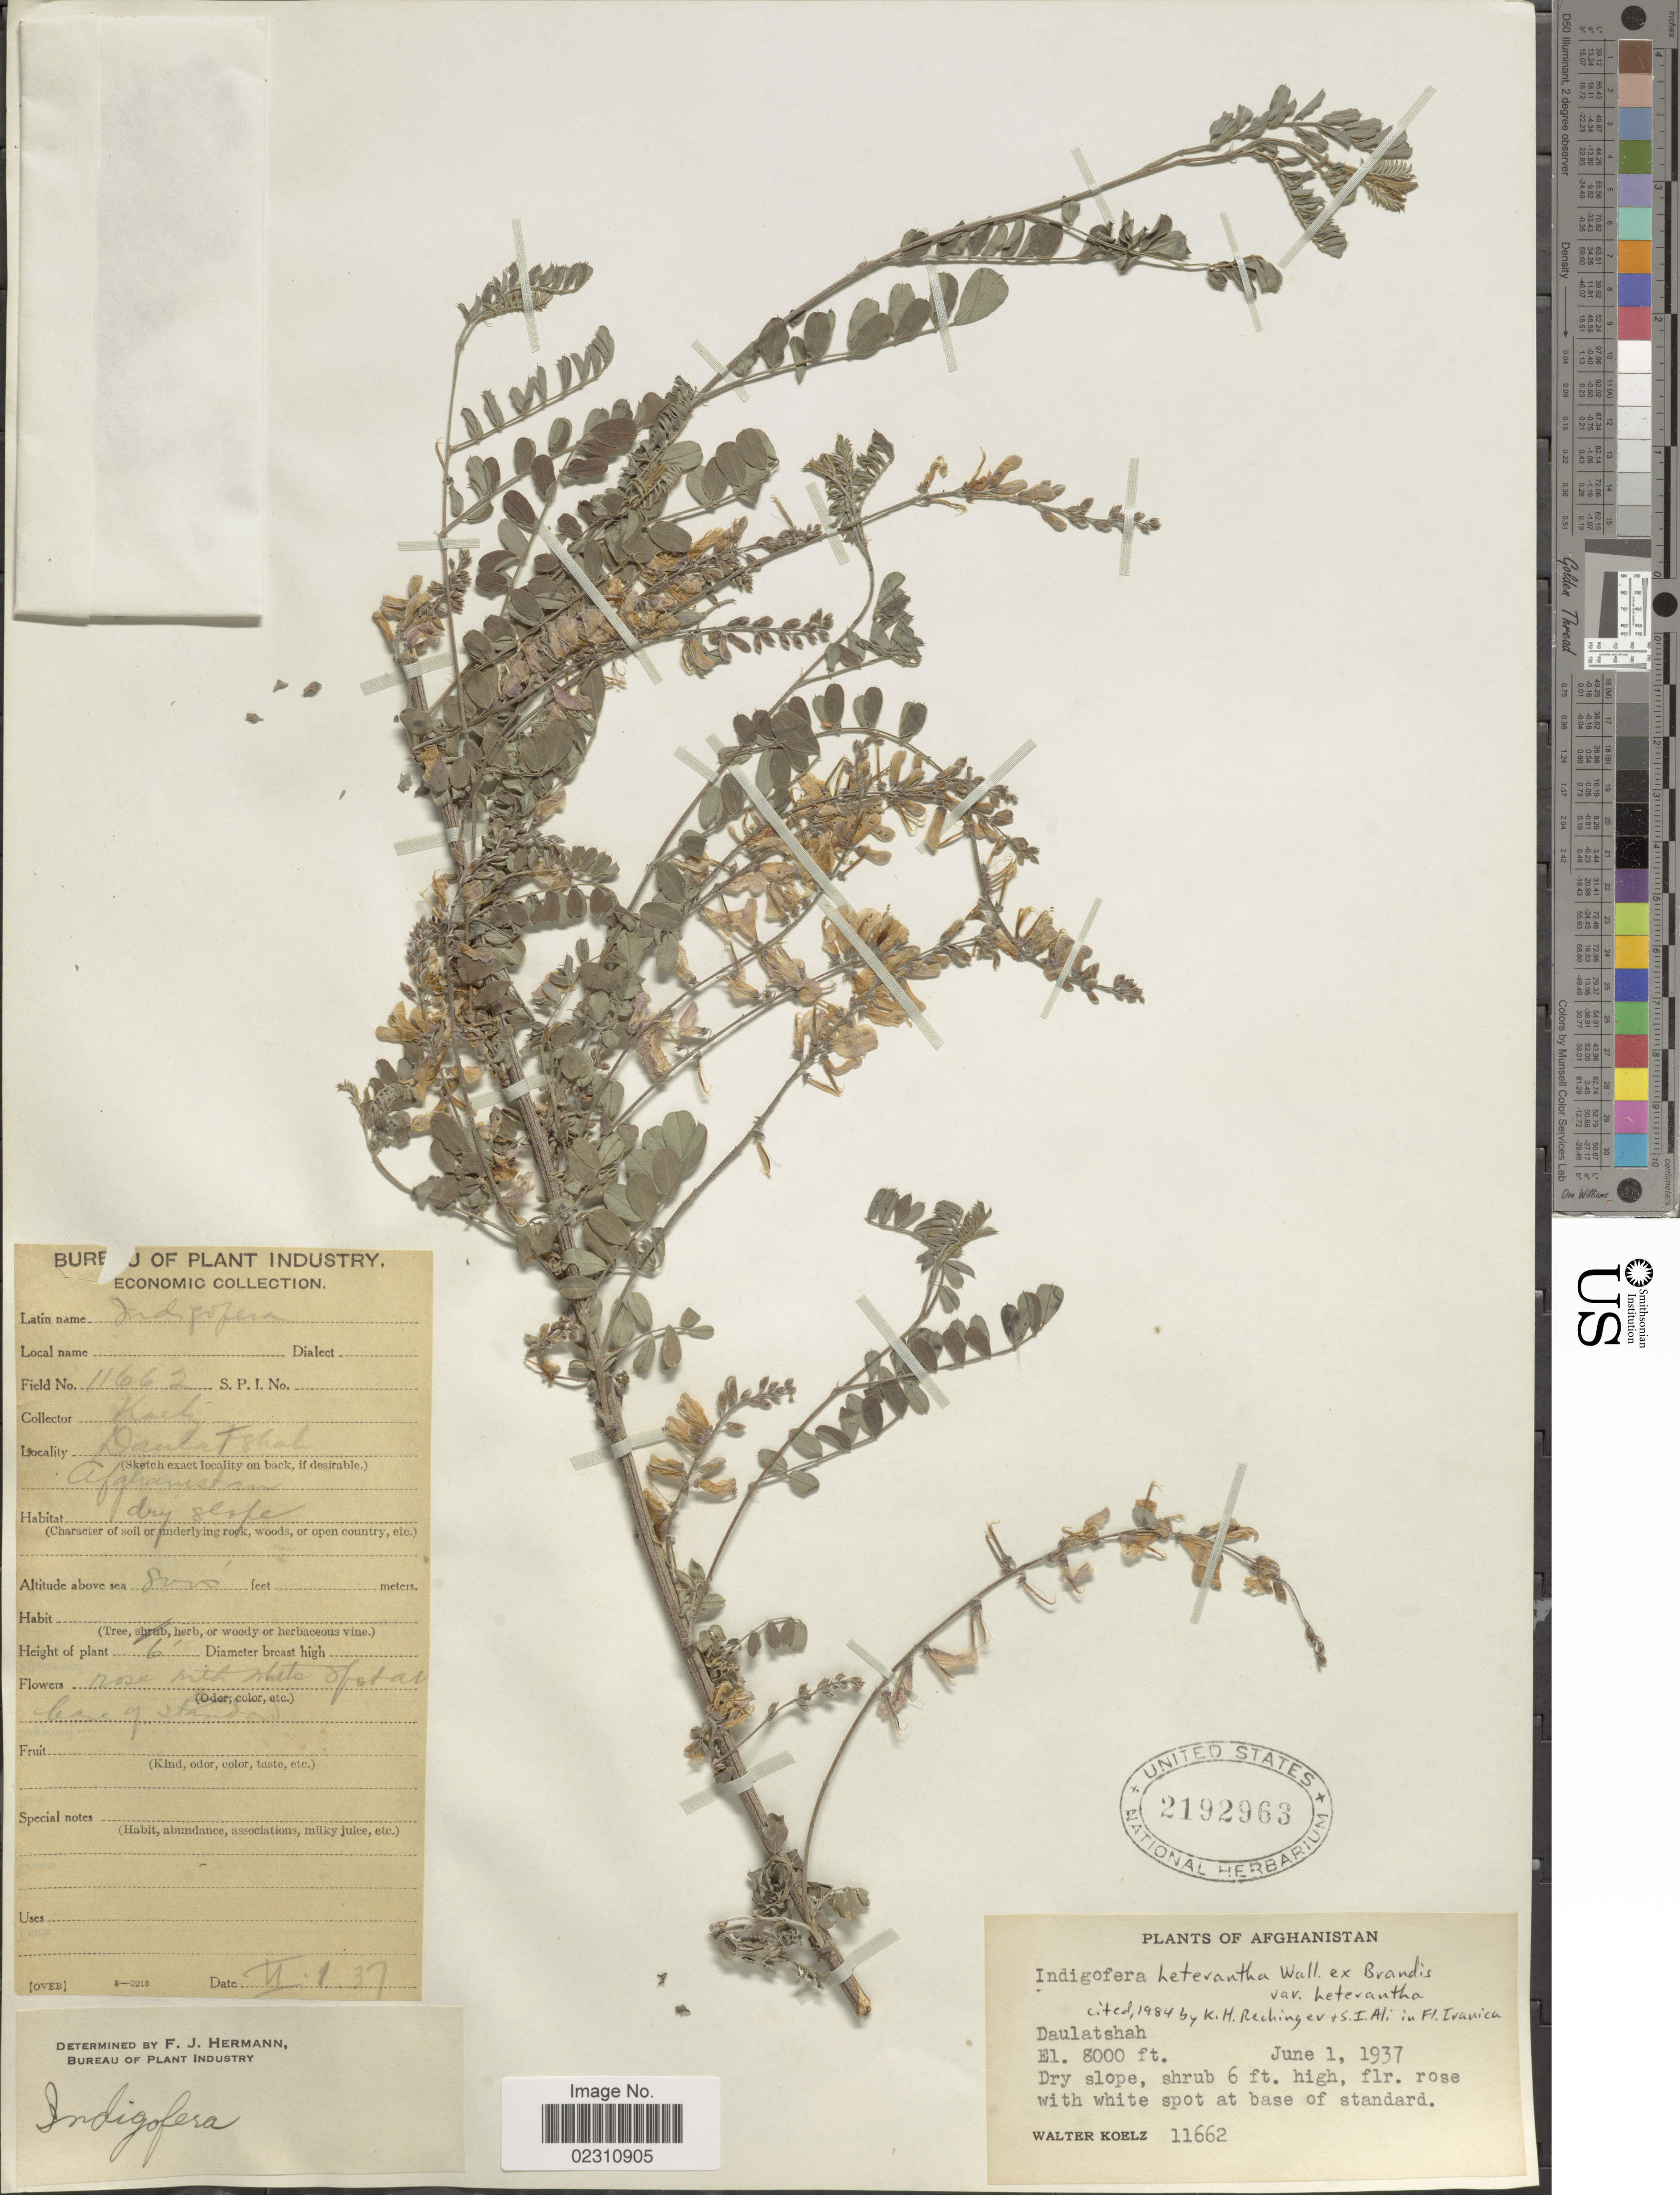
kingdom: Plantae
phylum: Tracheophyta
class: Magnoliopsida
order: Fabales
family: Fabaceae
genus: Indigofera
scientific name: Indigofera heterantha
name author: Brandis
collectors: W. N. Koelz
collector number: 11662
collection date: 1937-06-01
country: Afghanistan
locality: Afghanistan, Daulatshah.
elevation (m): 2438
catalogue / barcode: US 2192963